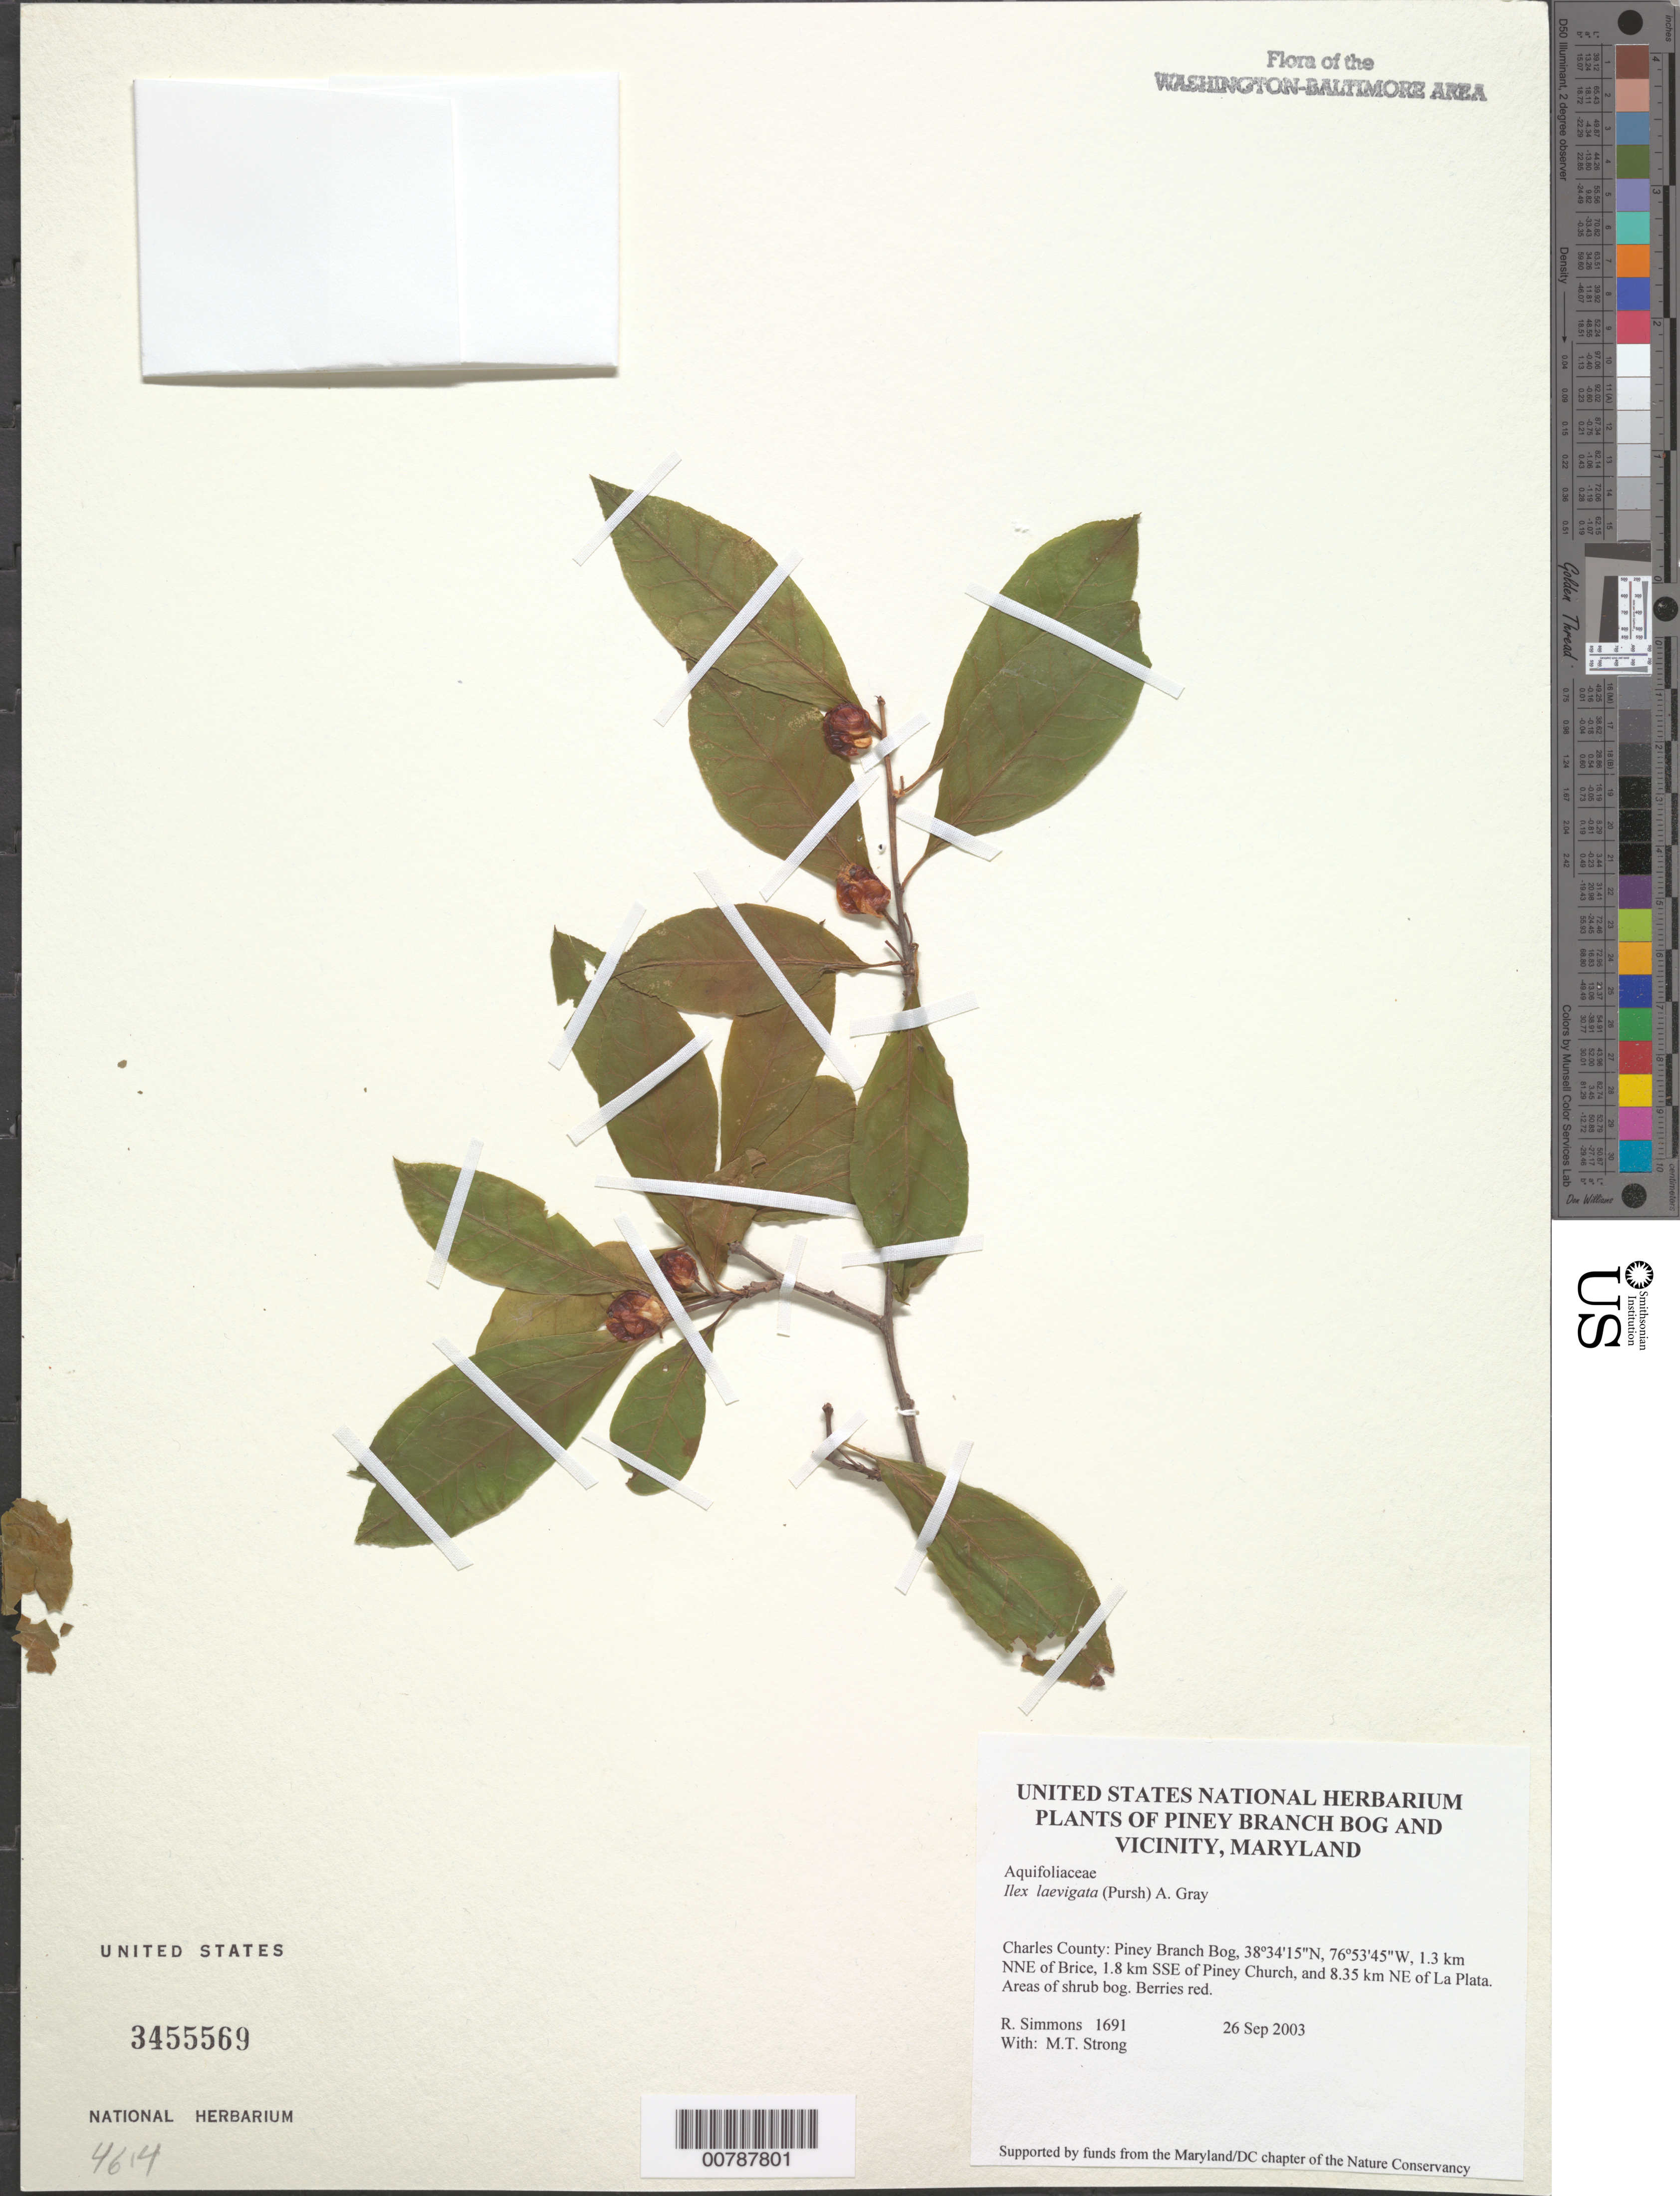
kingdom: Plantae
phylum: Tracheophyta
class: Magnoliopsida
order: Aquifoliales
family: Aquifoliaceae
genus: Ilex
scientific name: Ilex laevigata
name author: (Pursh) A. Gray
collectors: R. H. Simmons & M. T. Strong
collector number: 1691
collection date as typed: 26 September 2003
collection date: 2003-09-26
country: United States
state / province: Maryland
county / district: Charles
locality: Piney Branch Bog, 1.3 km NNE of Brice, 1.8 km SSE of Piney Church, and 8.35 km NE of La Plata.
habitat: Areas of shrub bog.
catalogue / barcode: US 3455569